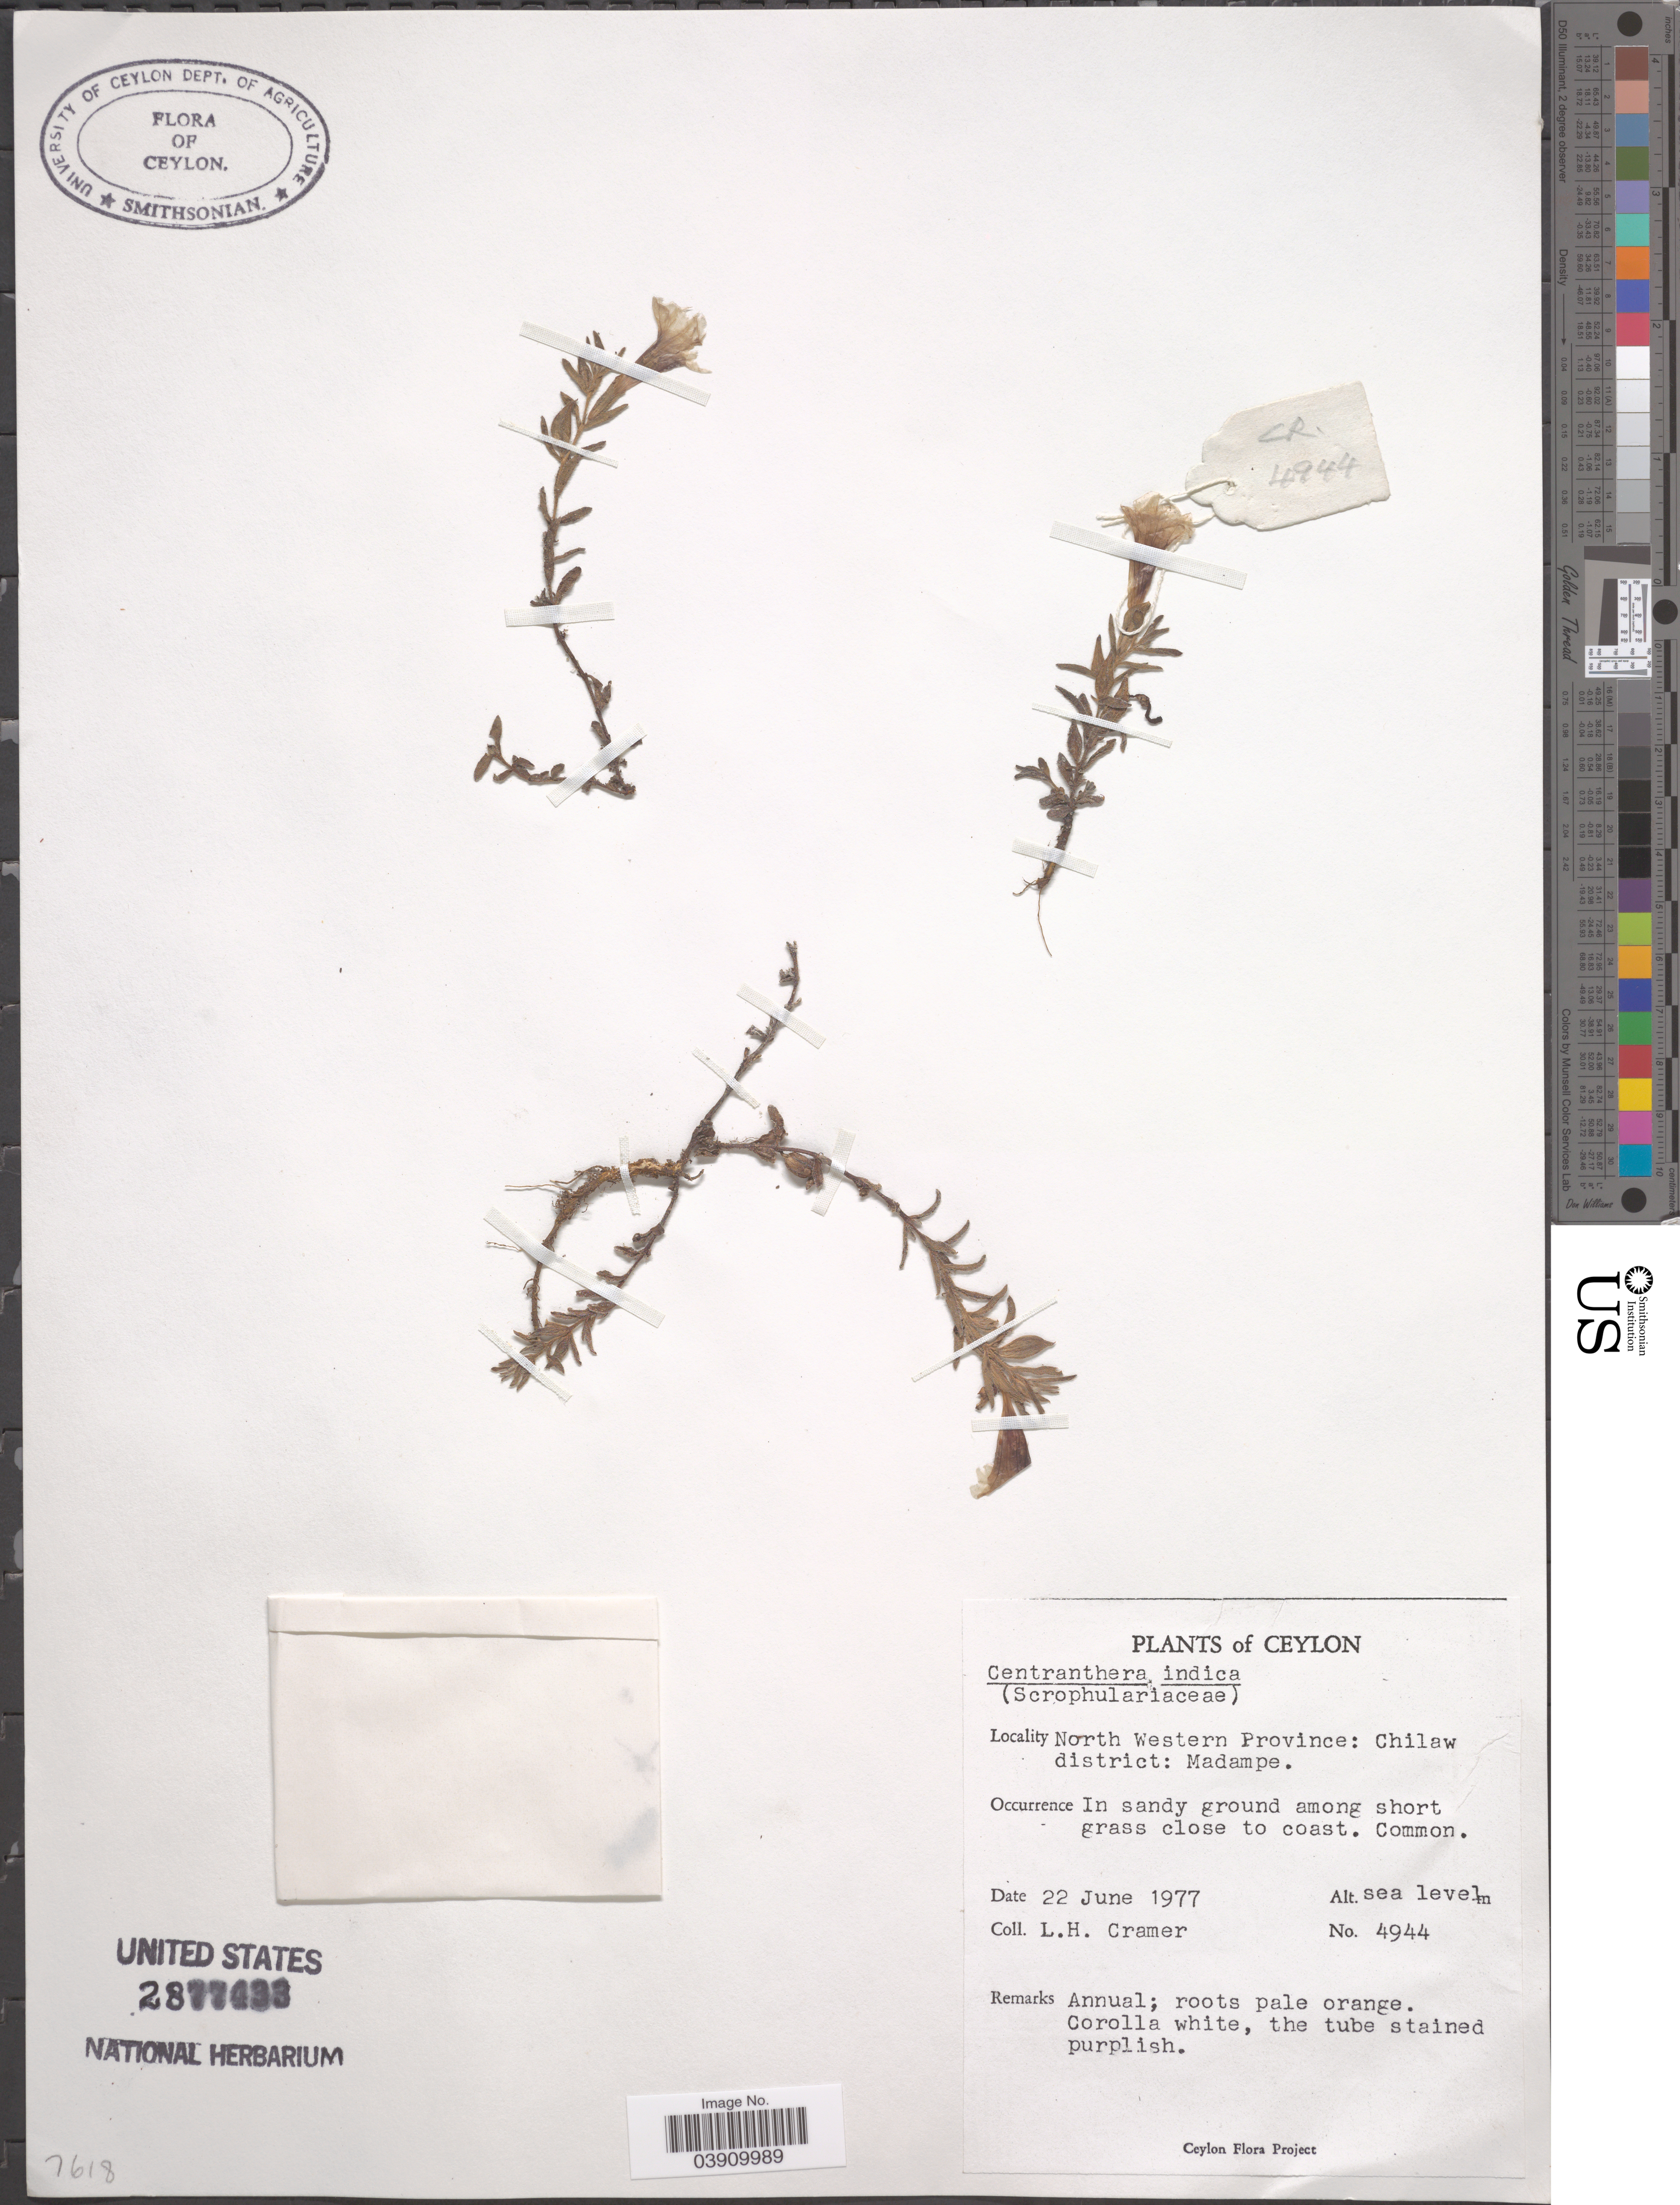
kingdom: Plantae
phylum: Tracheophyta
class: Magnoliopsida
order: Lamiales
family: Orobanchaceae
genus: Centranthera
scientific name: Centranthera indica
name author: (L.) Gamble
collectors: L. H. Cramer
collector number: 4944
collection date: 1977-06-22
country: Sri Lanka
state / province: North Western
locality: Ceylon. Chilaw district: Madampe.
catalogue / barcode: US 2877433